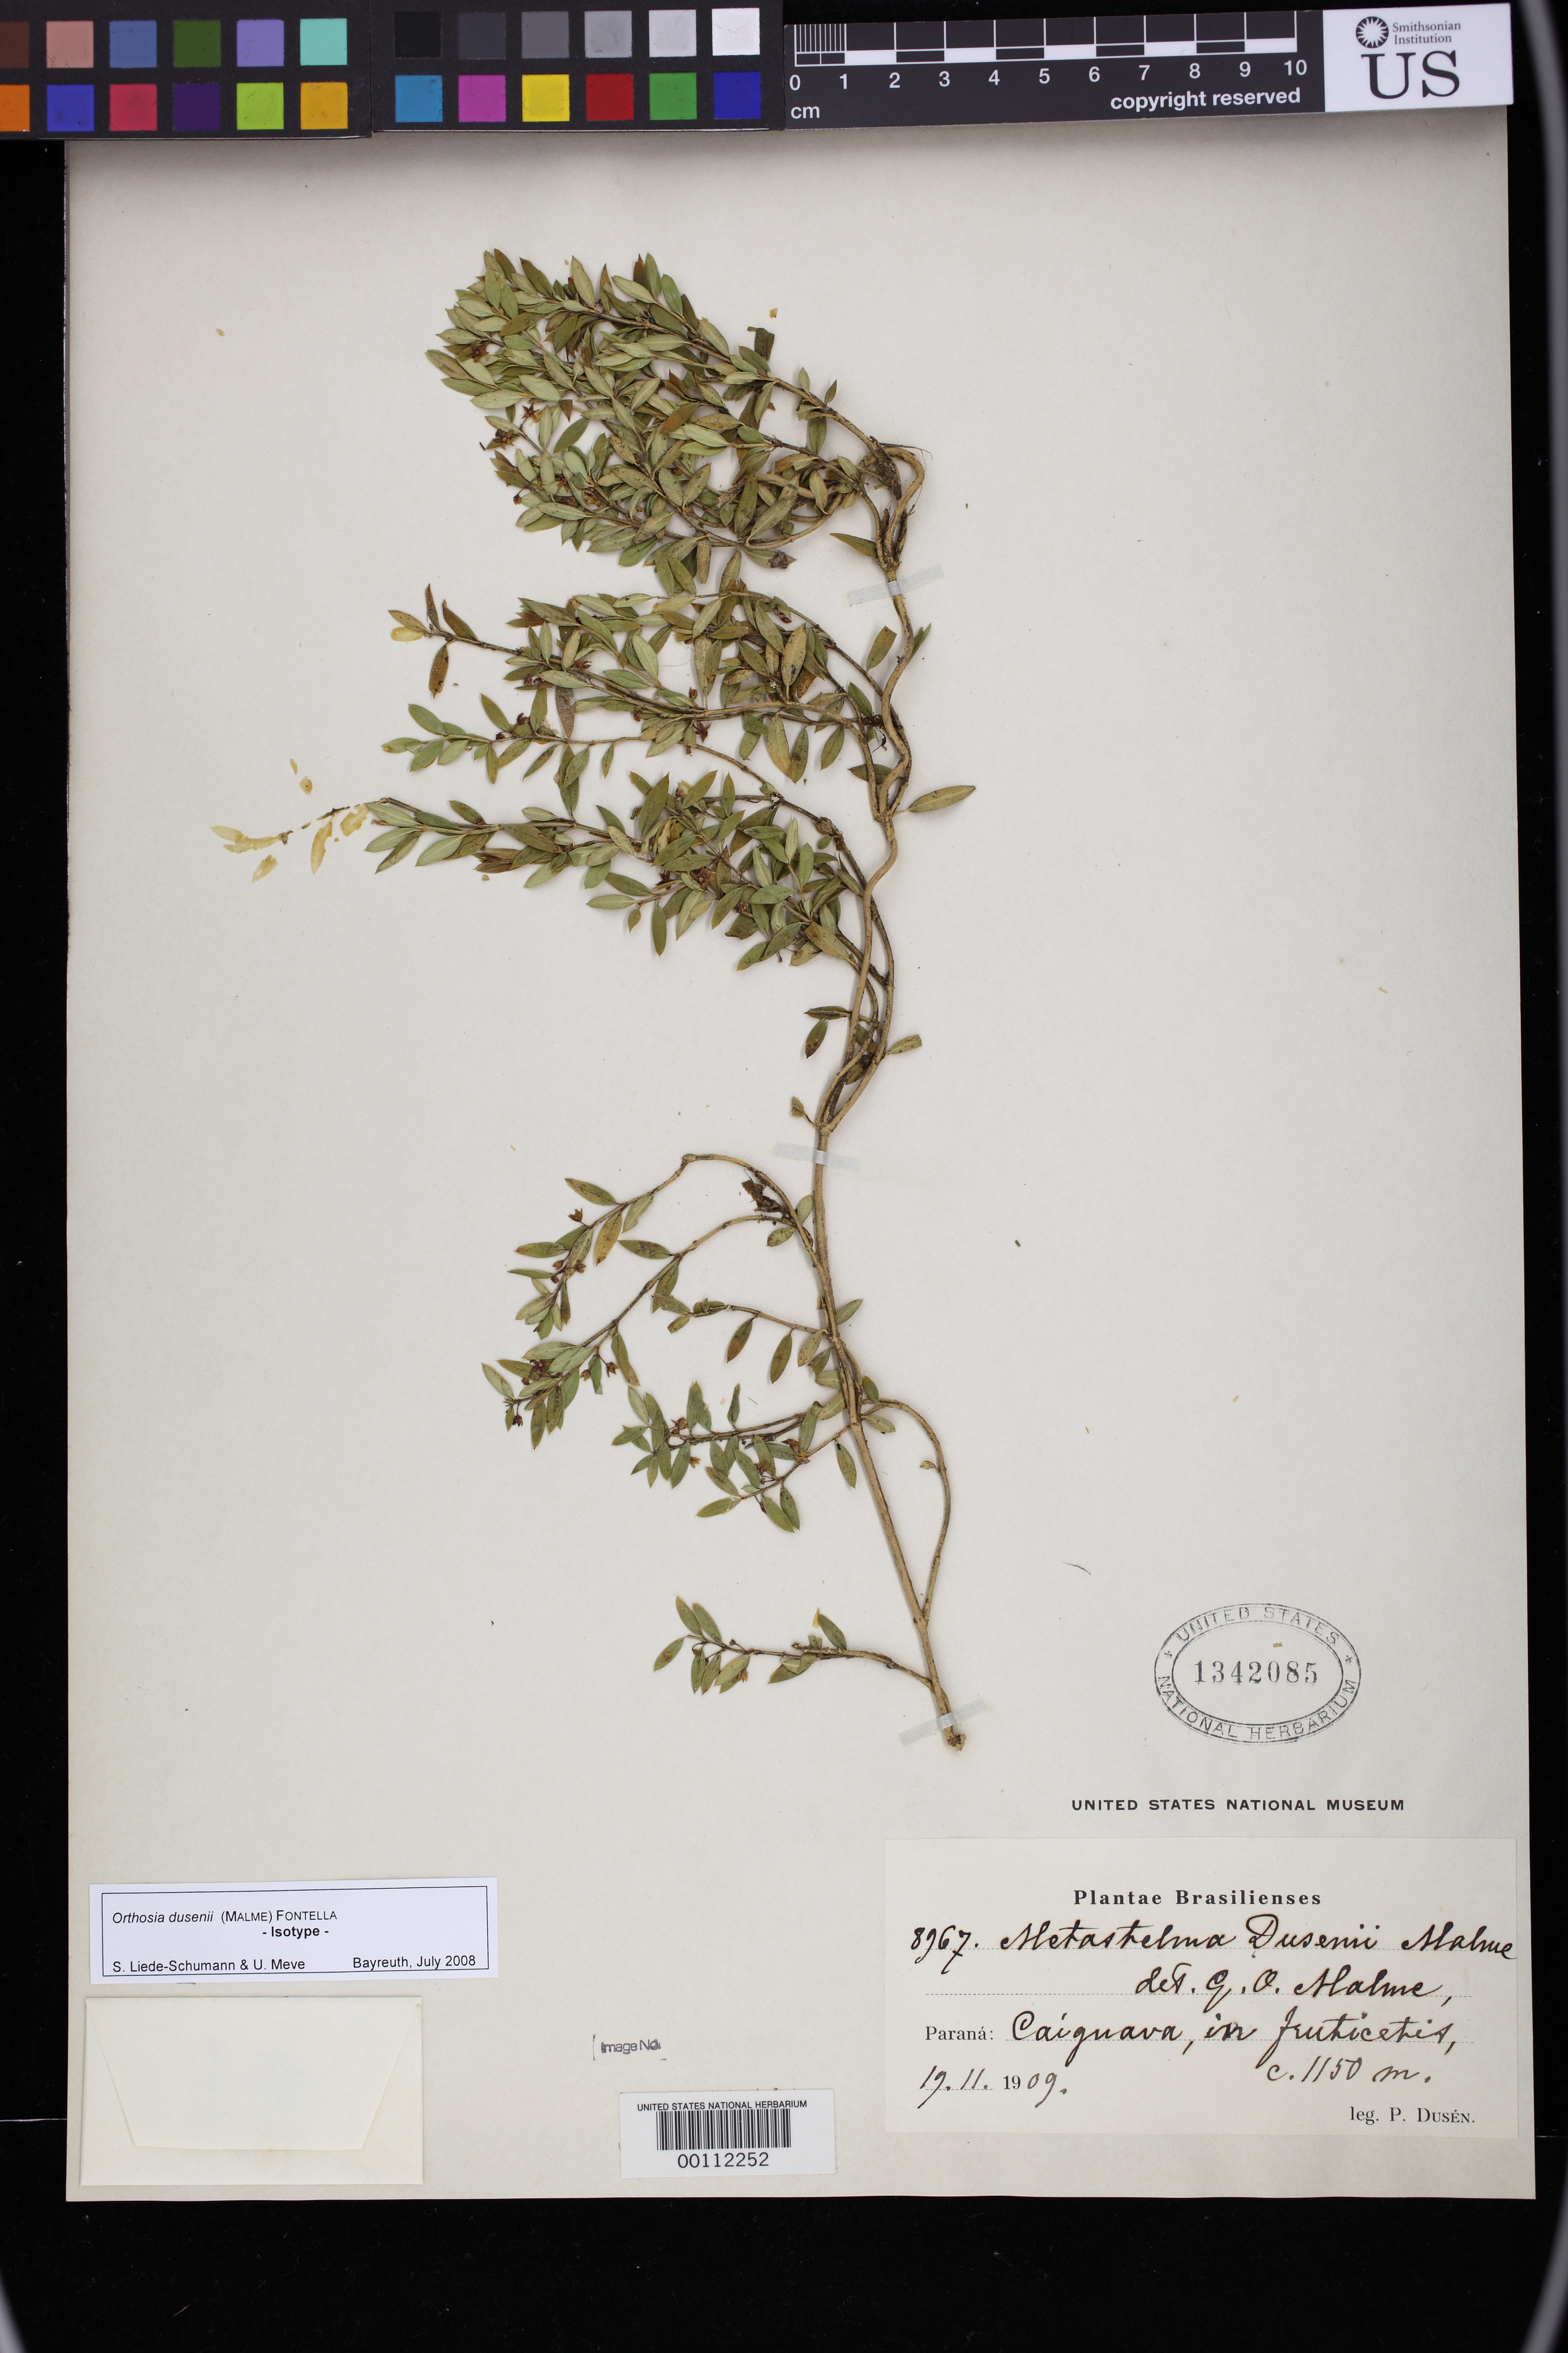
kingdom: Plantae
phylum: Tracheophyta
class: Magnoliopsida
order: Gentianales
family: Apocynaceae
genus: Metastelma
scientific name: Metastelma dusenii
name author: Malme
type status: Isotype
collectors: P. Dusén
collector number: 8967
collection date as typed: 19 Nov 1909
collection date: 1909-11-19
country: Brazil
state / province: Paraná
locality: Caiguava.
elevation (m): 1150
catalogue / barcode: US 1342085